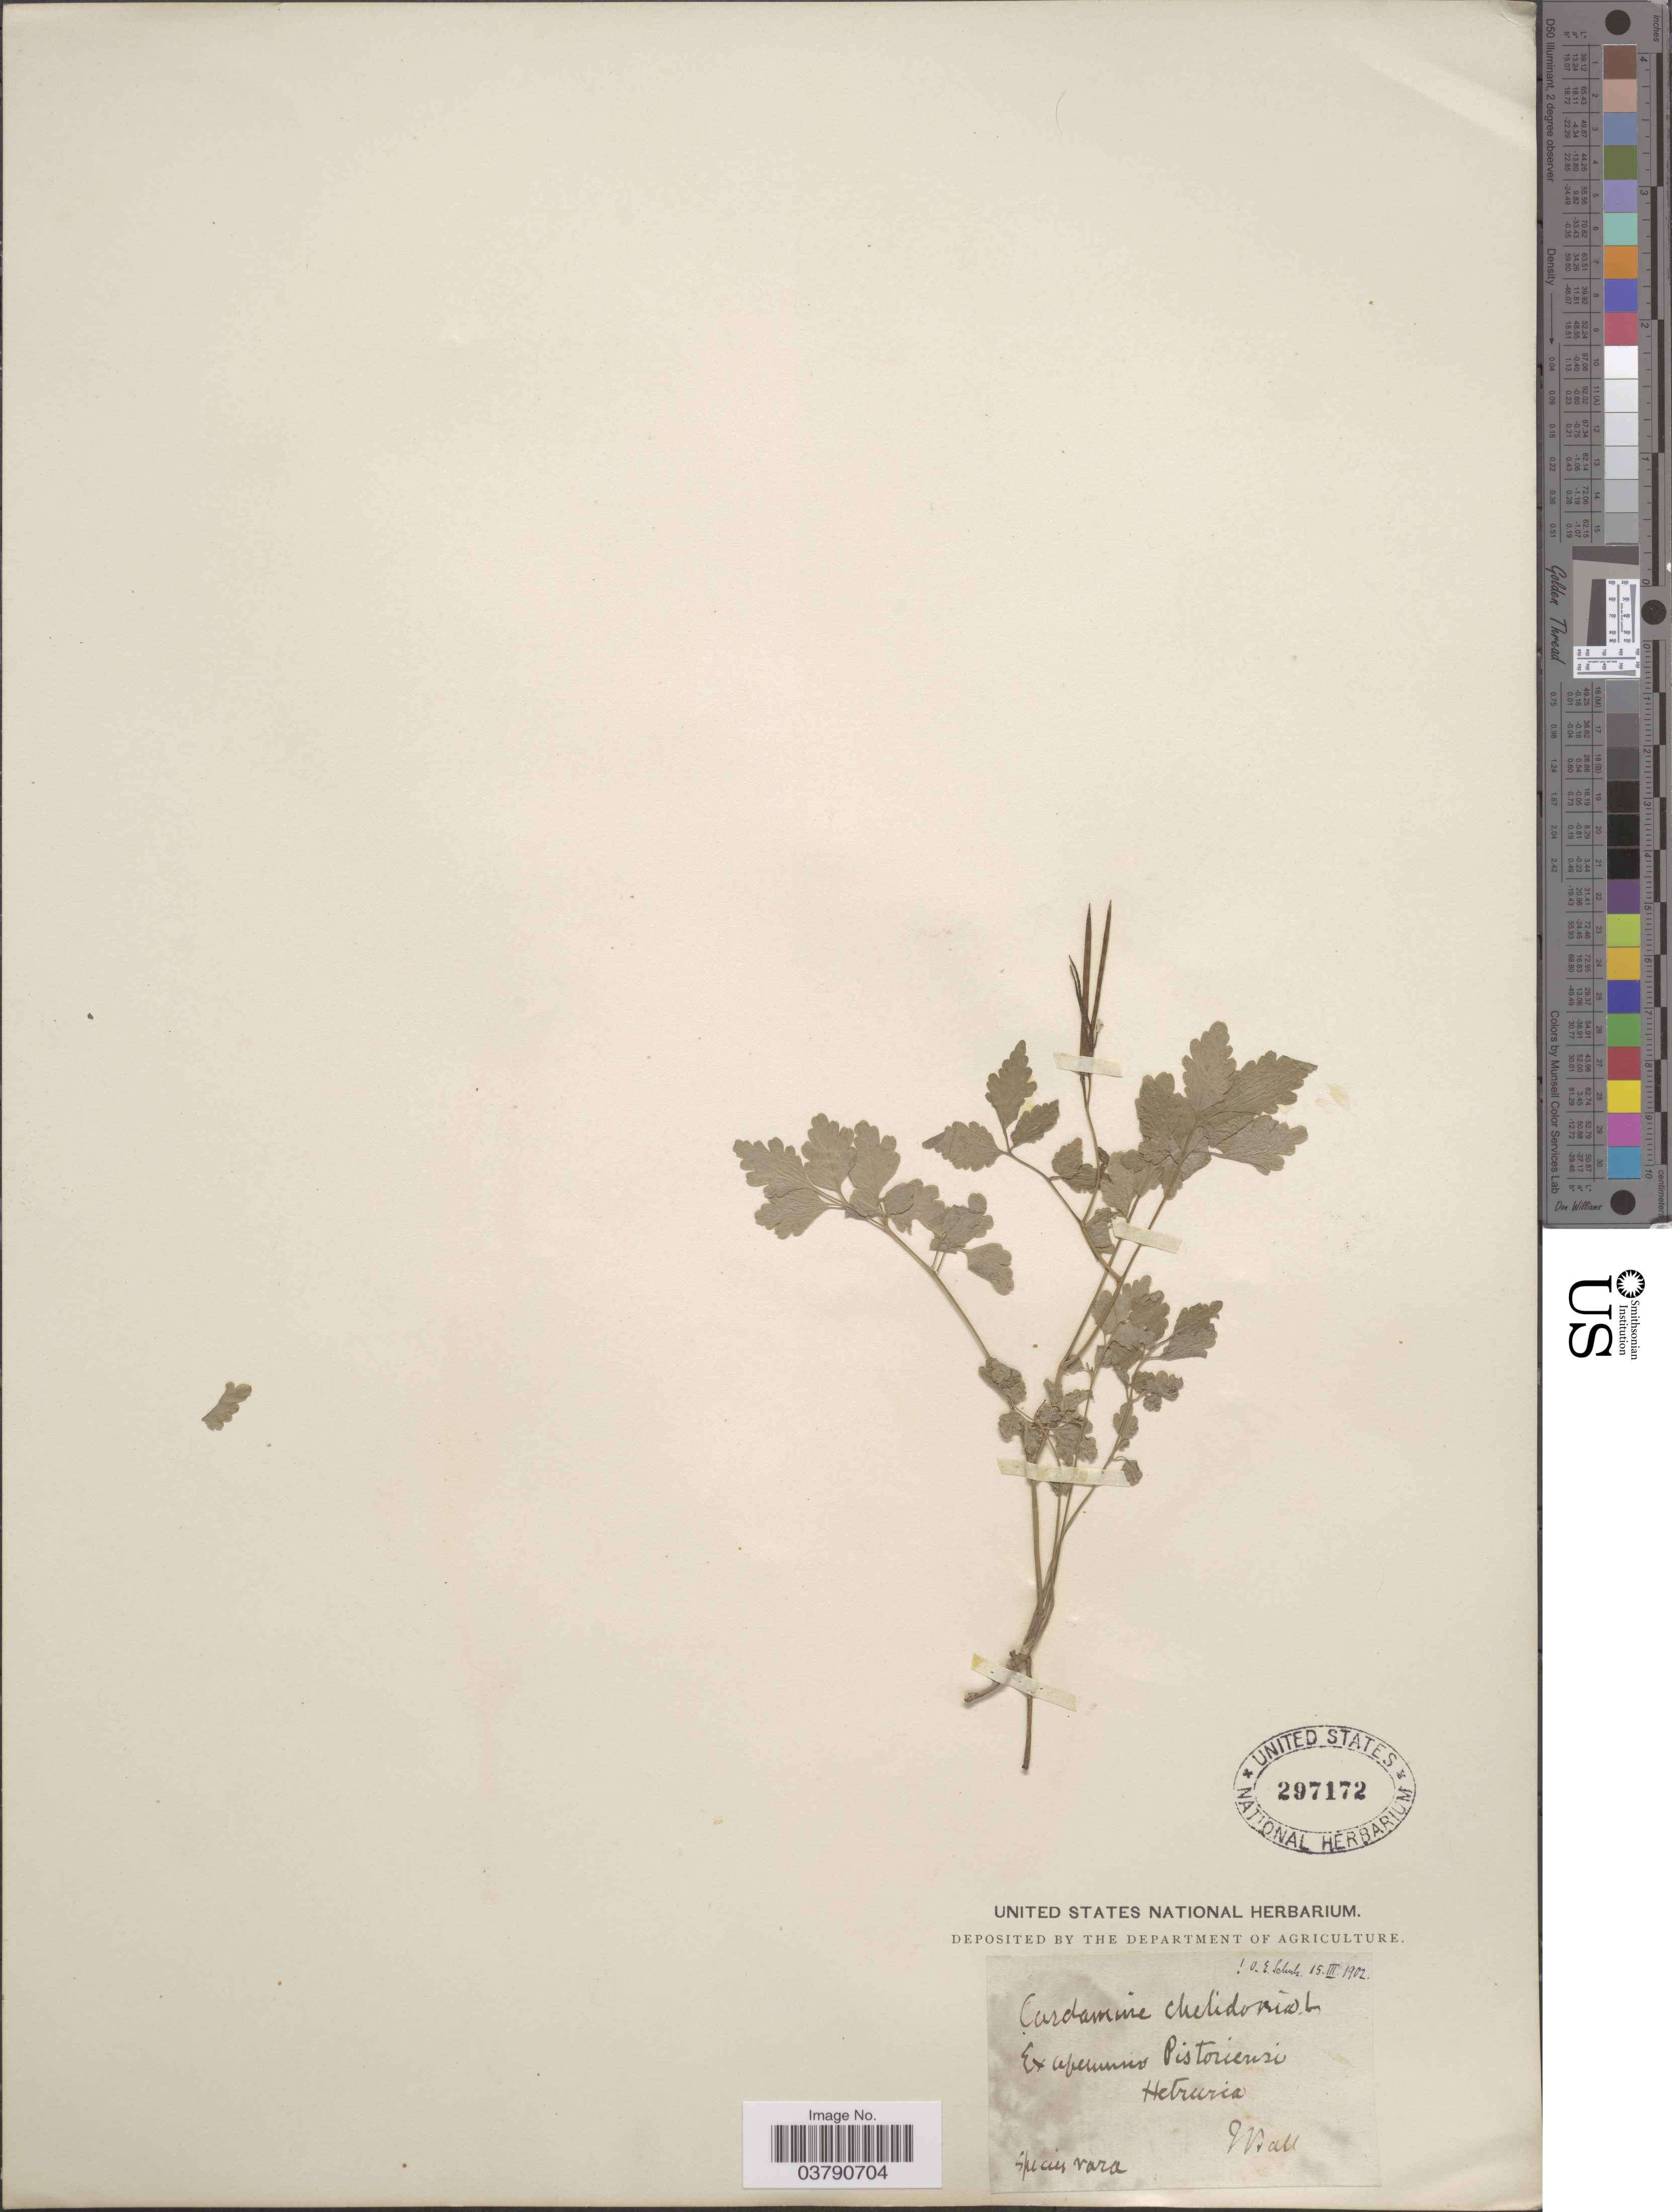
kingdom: Plantae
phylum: Tracheophyta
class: Magnoliopsida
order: Brassicales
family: Brassicaceae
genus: Cardamine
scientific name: Cardamine chelidonia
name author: L.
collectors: J. Ball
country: Italy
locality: Ex apennino Pistoriensi Hetruria. [interpreted]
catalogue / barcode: US 297172